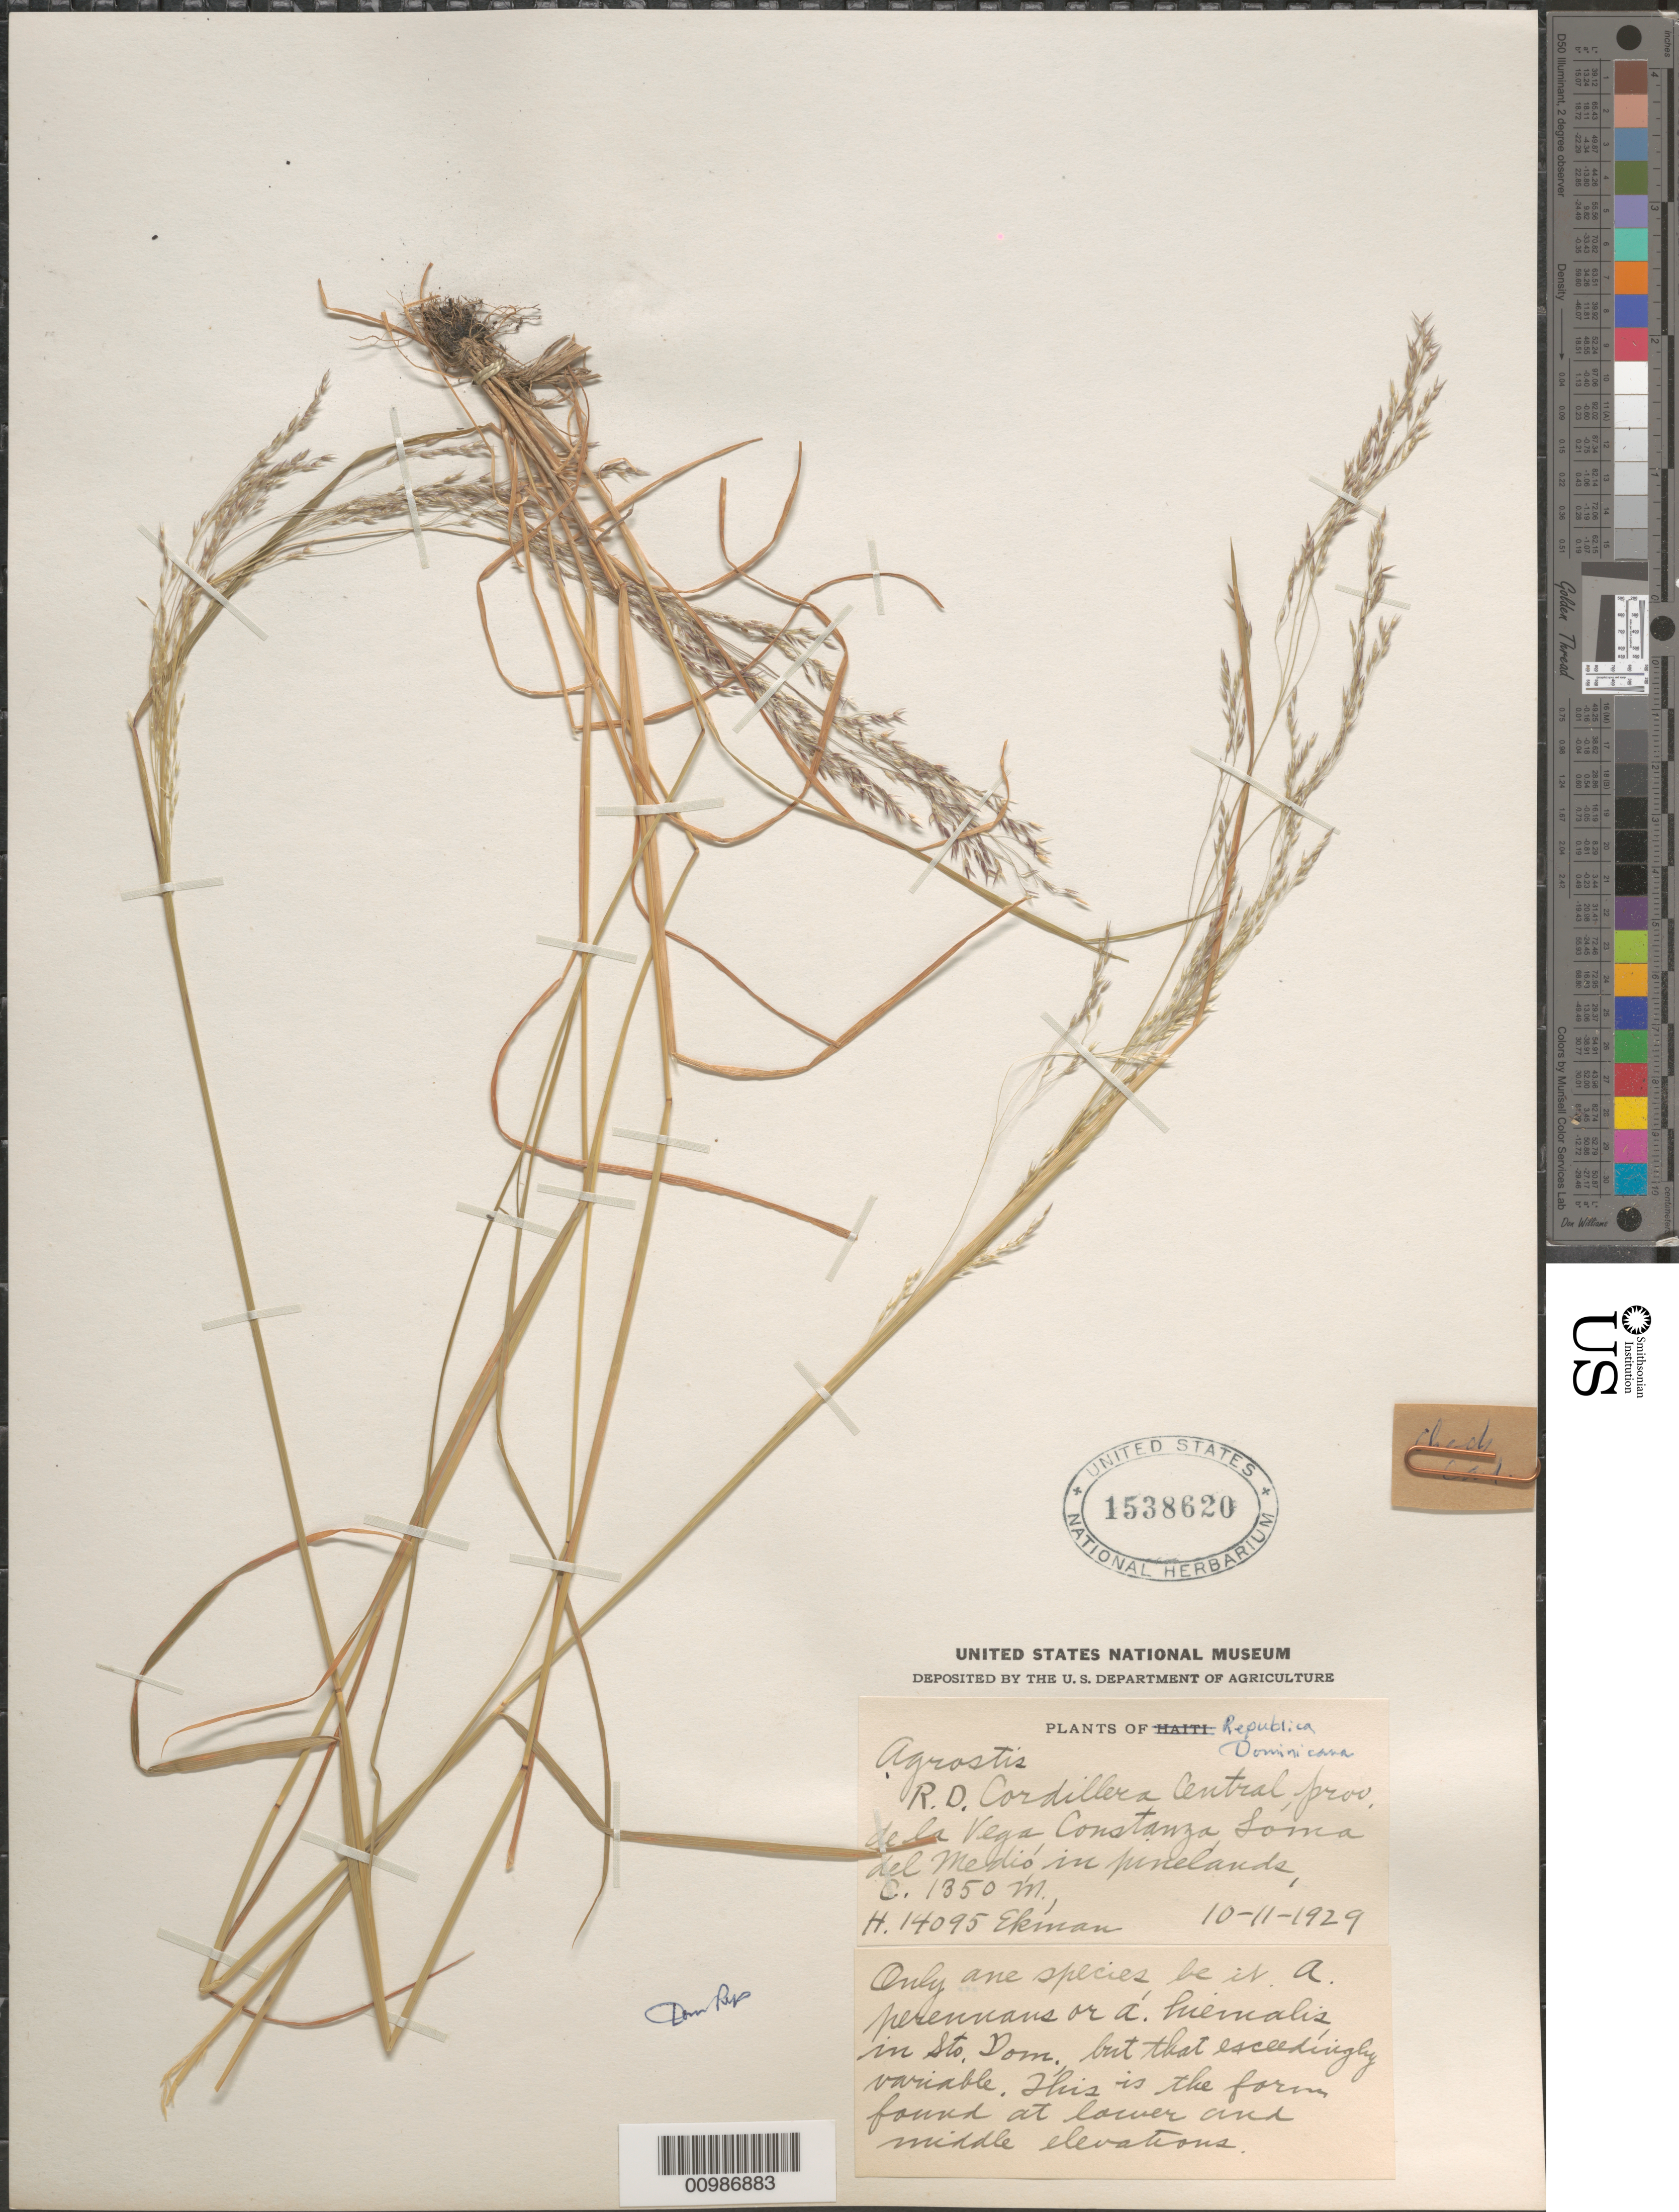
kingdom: Plantae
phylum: Tracheophyta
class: Liliopsida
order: Poales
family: Poaceae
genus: Agrostis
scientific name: Agrostis hyemalis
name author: (Walter) Britton et al.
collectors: E. L. Ekman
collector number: H 14095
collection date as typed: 11 Oct 1929 or 10 Nov 1929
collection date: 1929-10-11 or 1929-11-10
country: Dominican Republic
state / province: La Vega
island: Hispaniola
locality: Cordillera Central, Constanza, Loma del Medio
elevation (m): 1350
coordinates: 0 N, 0 E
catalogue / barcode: US 1538620